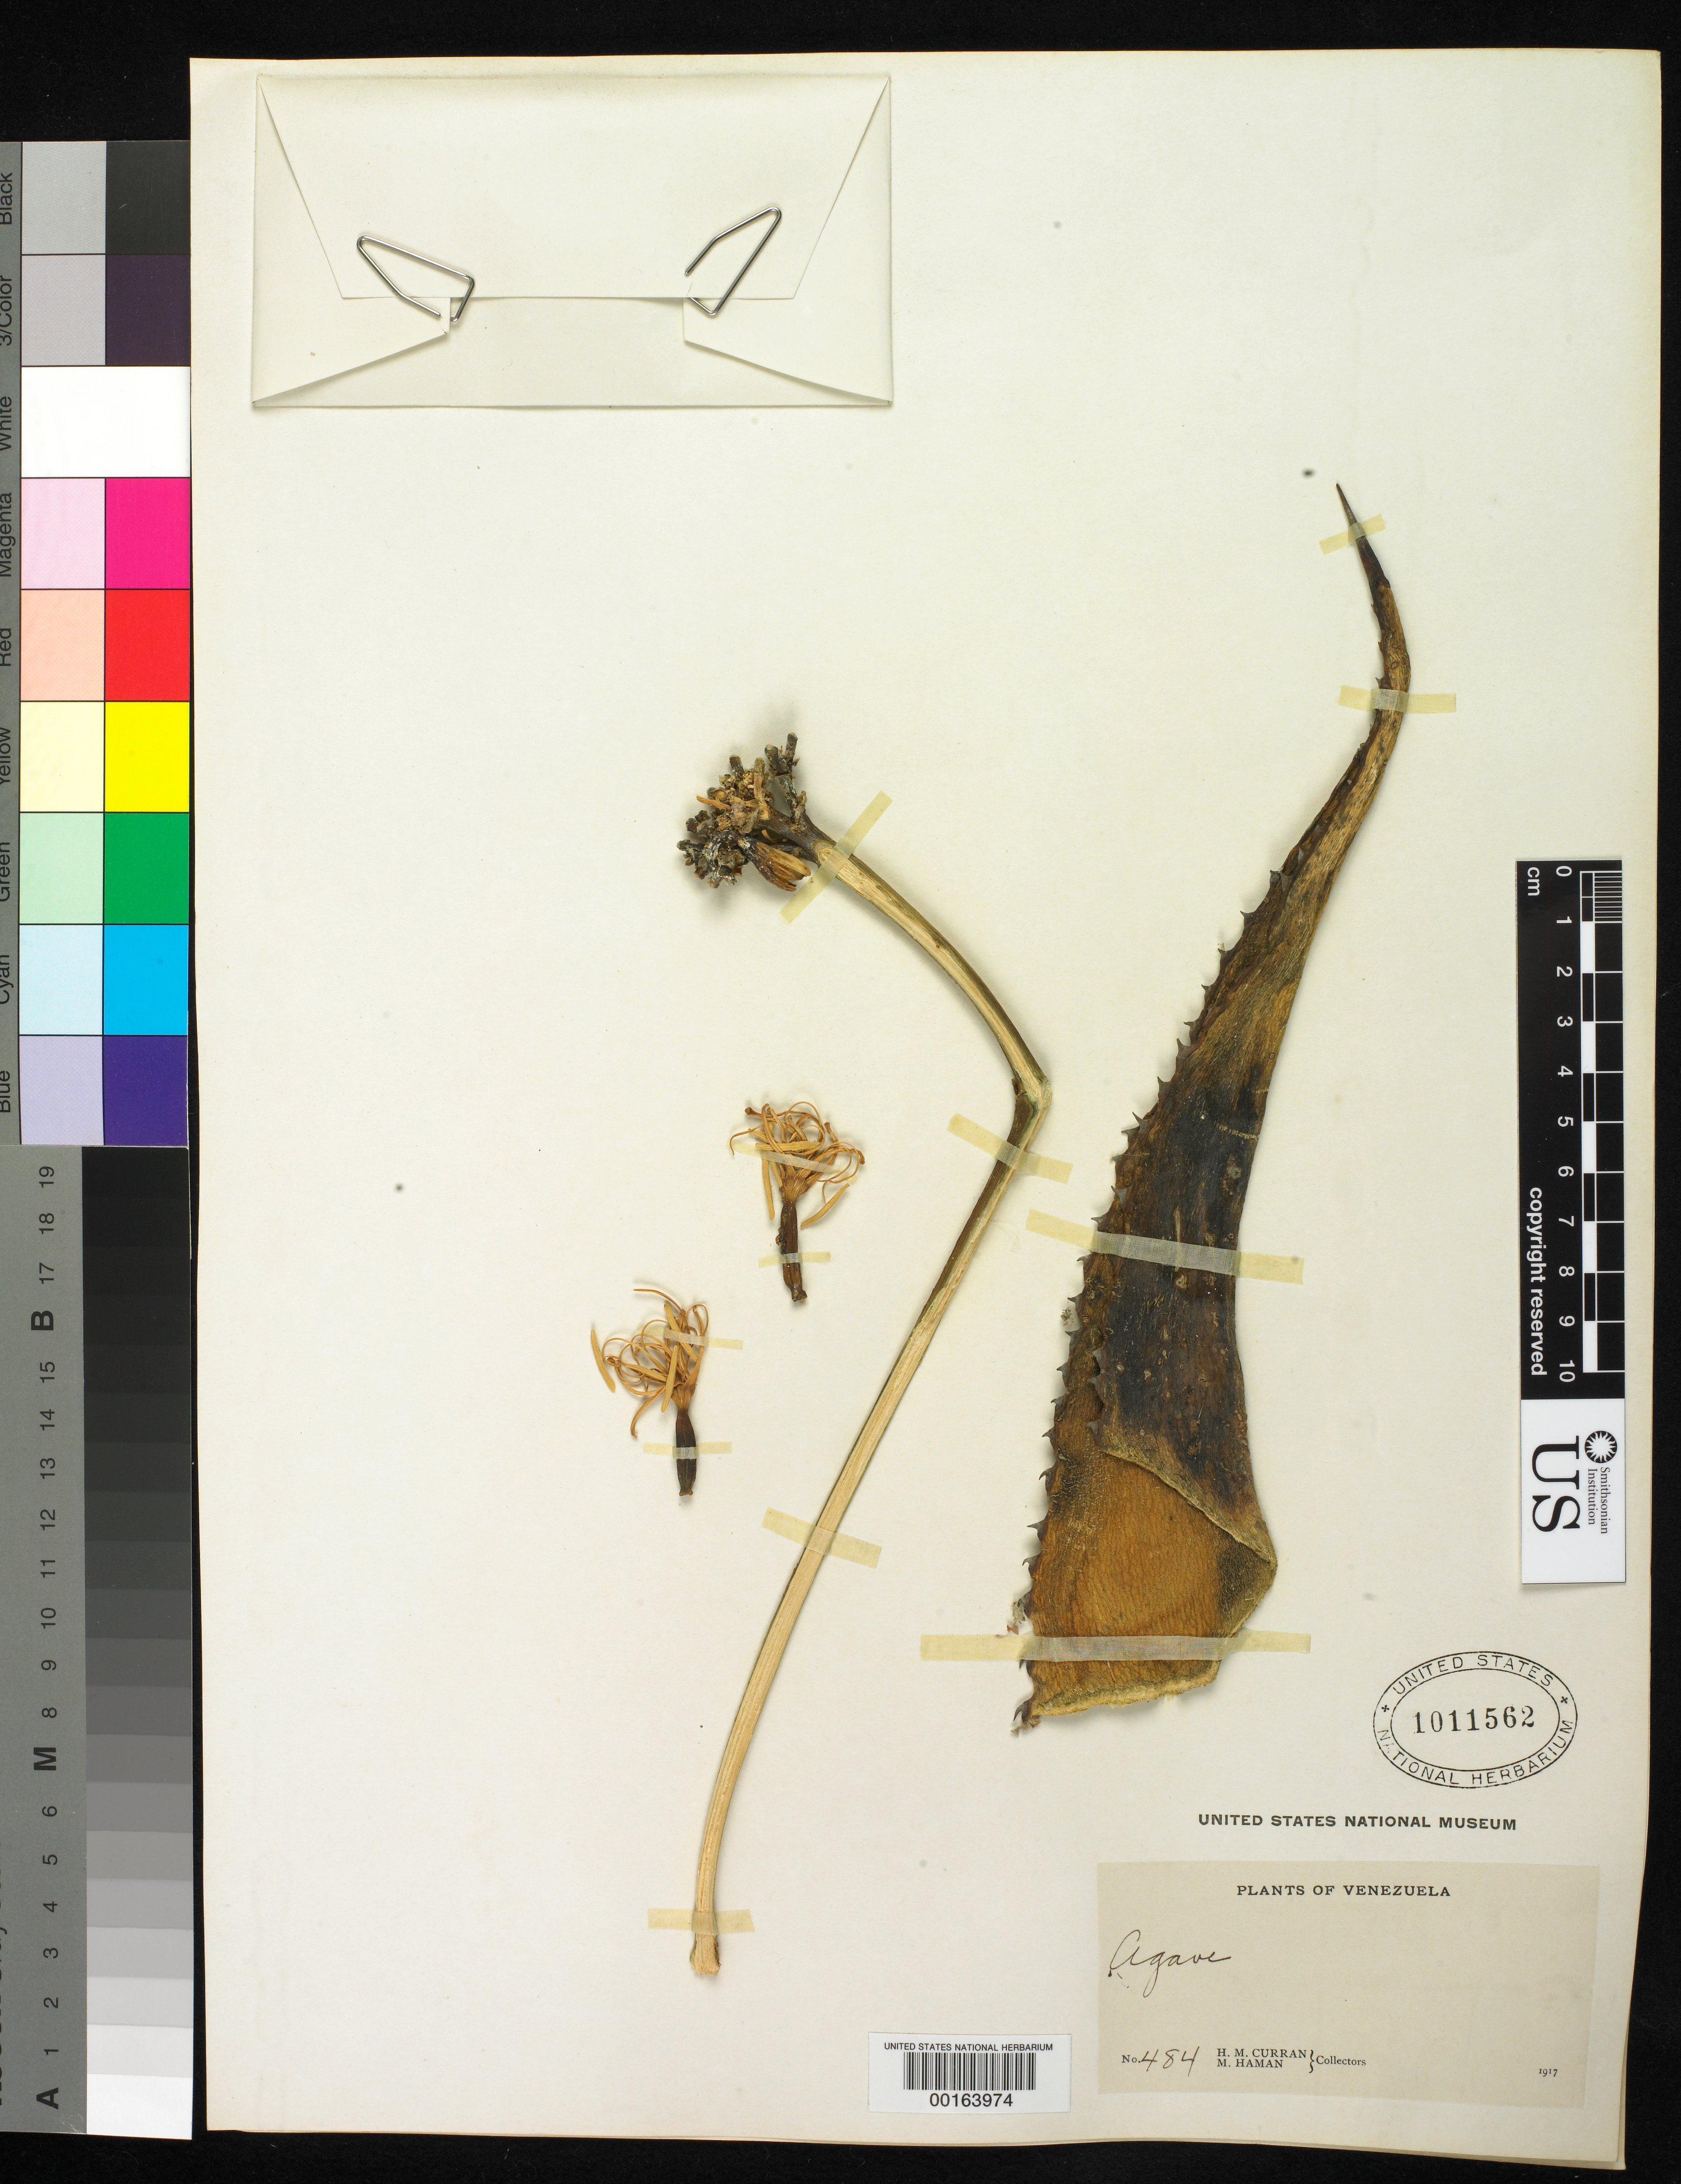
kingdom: Plantae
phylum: Tracheophyta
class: Liliopsida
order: Asparagales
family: Asparagaceae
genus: Agave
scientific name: Agave sp.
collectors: H. M. Curran & M. Haman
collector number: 484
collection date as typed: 1917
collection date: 1917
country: Venezuela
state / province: Mérida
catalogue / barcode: US 1011562